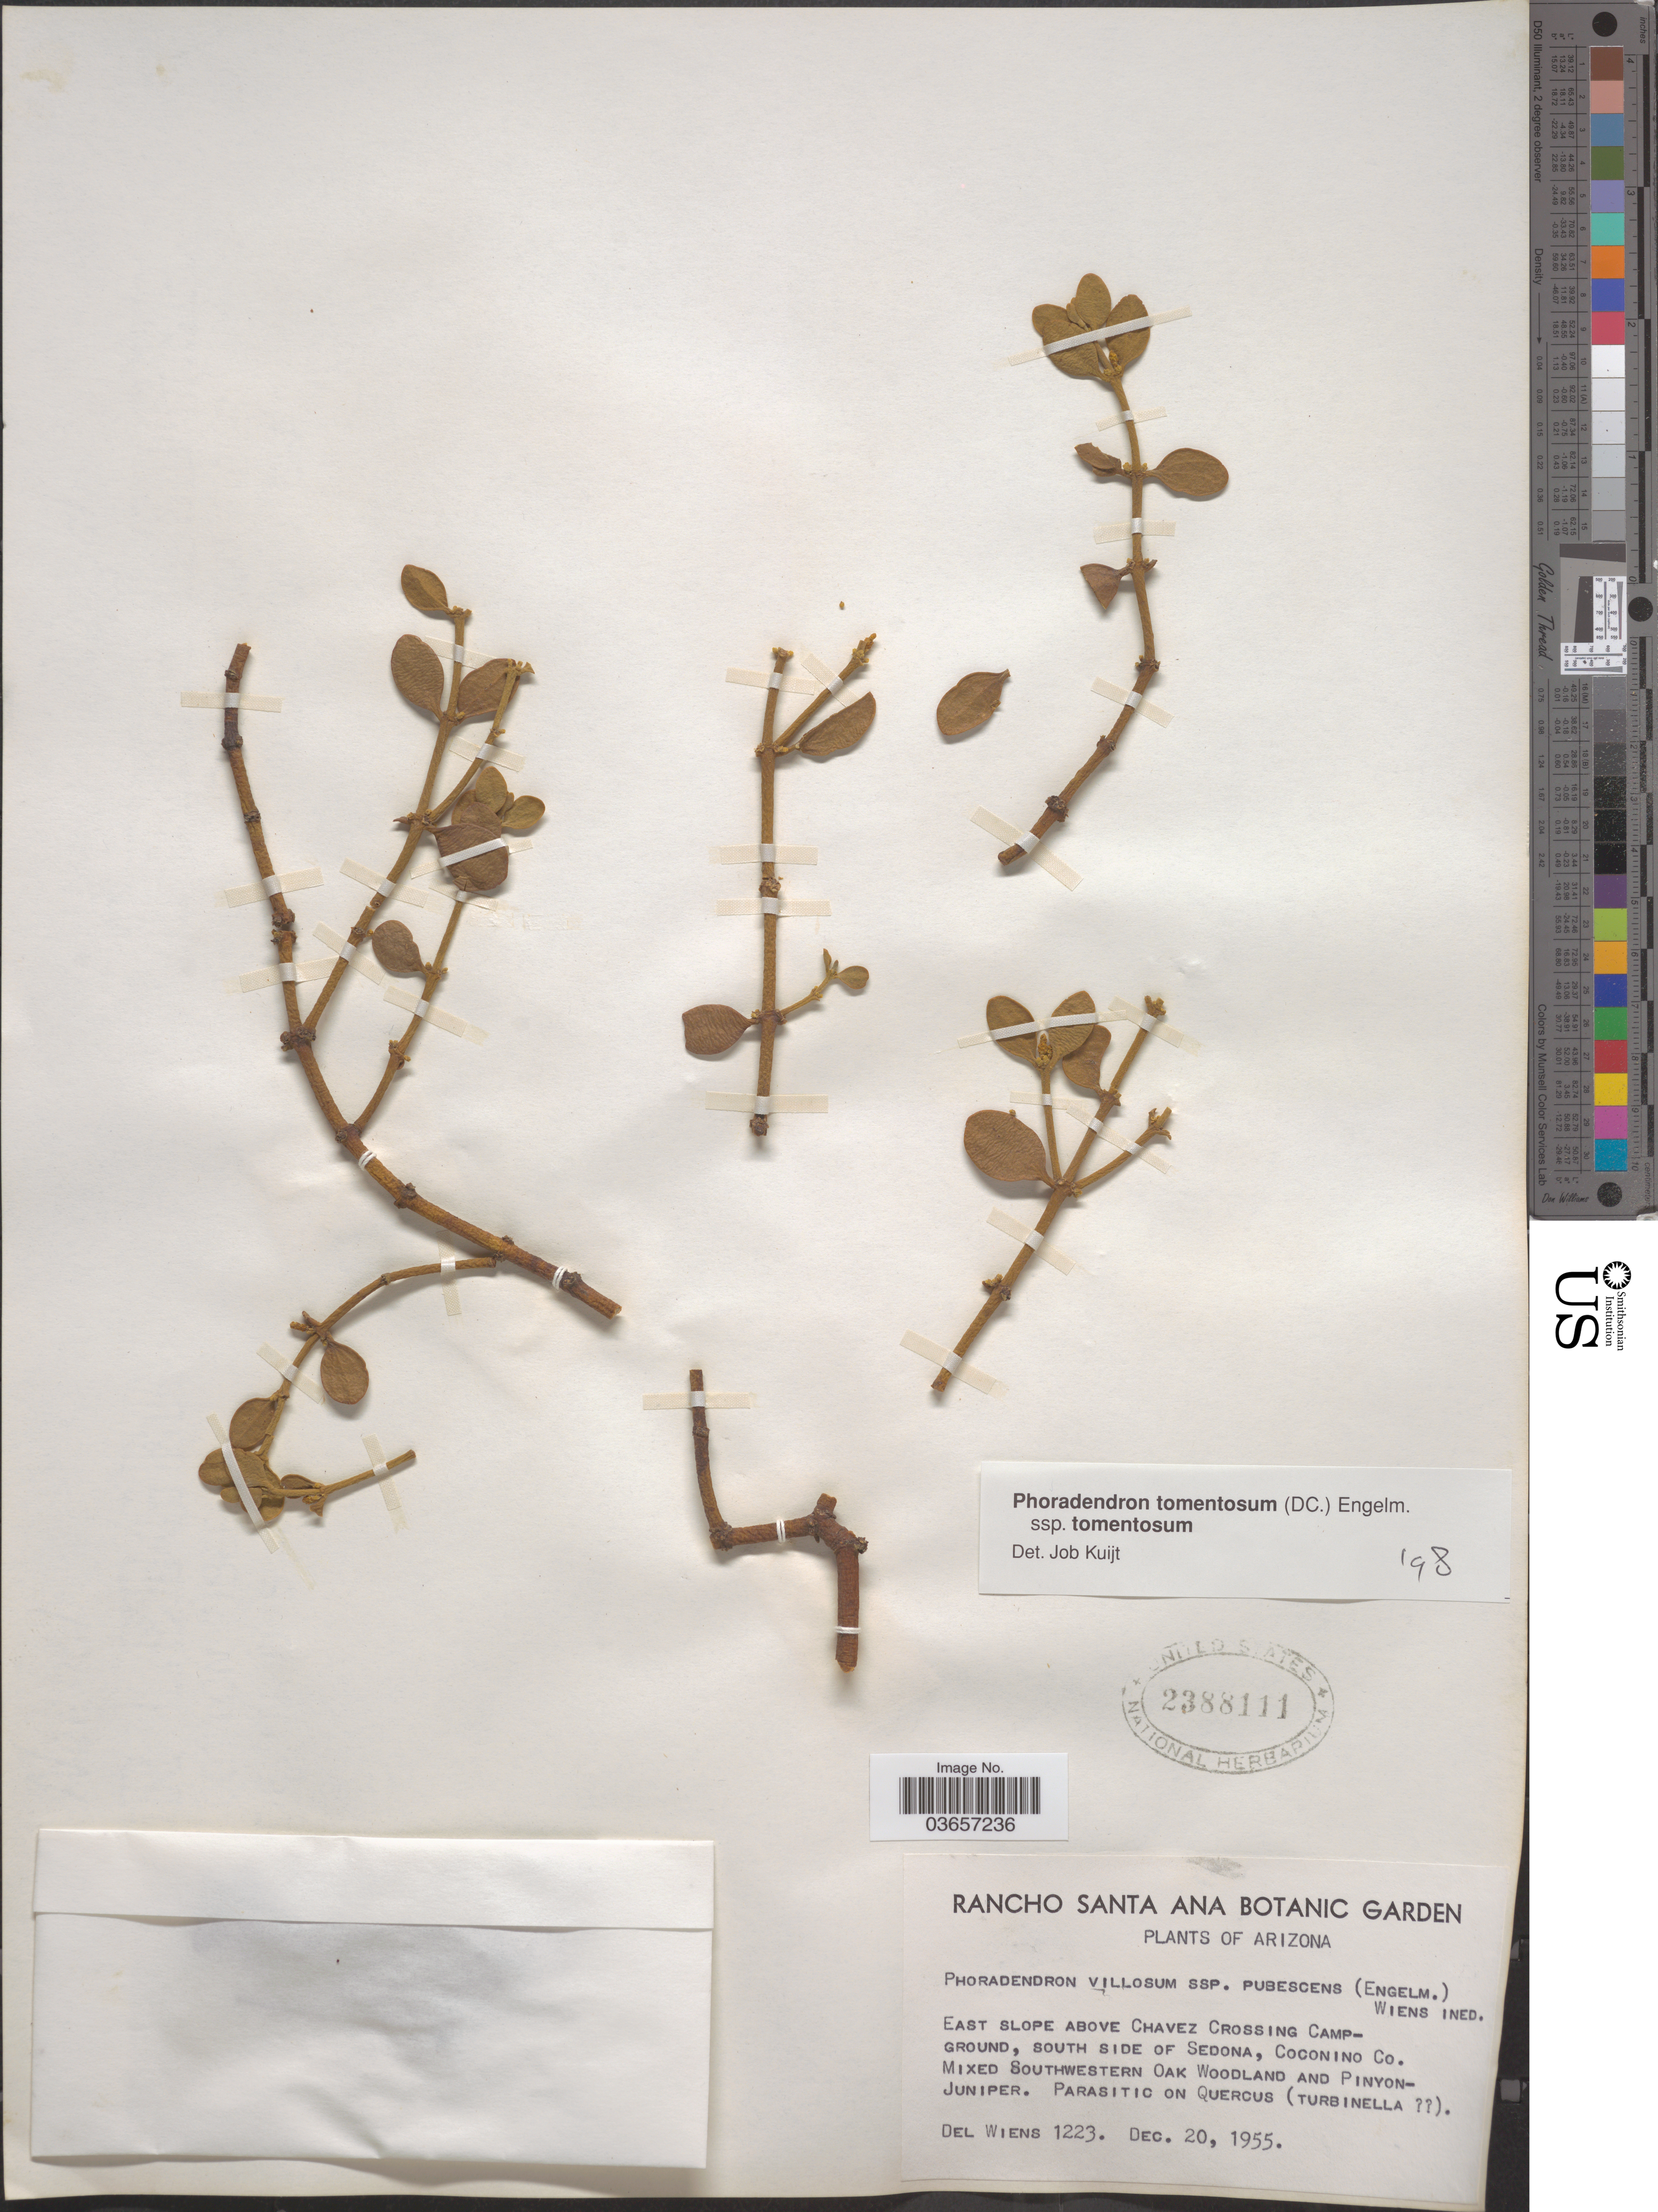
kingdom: Plantae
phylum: Tracheophyta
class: Magnoliopsida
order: Santalales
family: Viscaceae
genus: Phoradendron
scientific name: Phoradendron tomentosum subsp. tomentosum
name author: DC.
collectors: D. Wiens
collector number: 1223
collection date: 1955-12-20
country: United States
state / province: Arizona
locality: East slope above Chavez Crossing Campground, south side of Sedona, Coconino Co.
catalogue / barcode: US 2388111